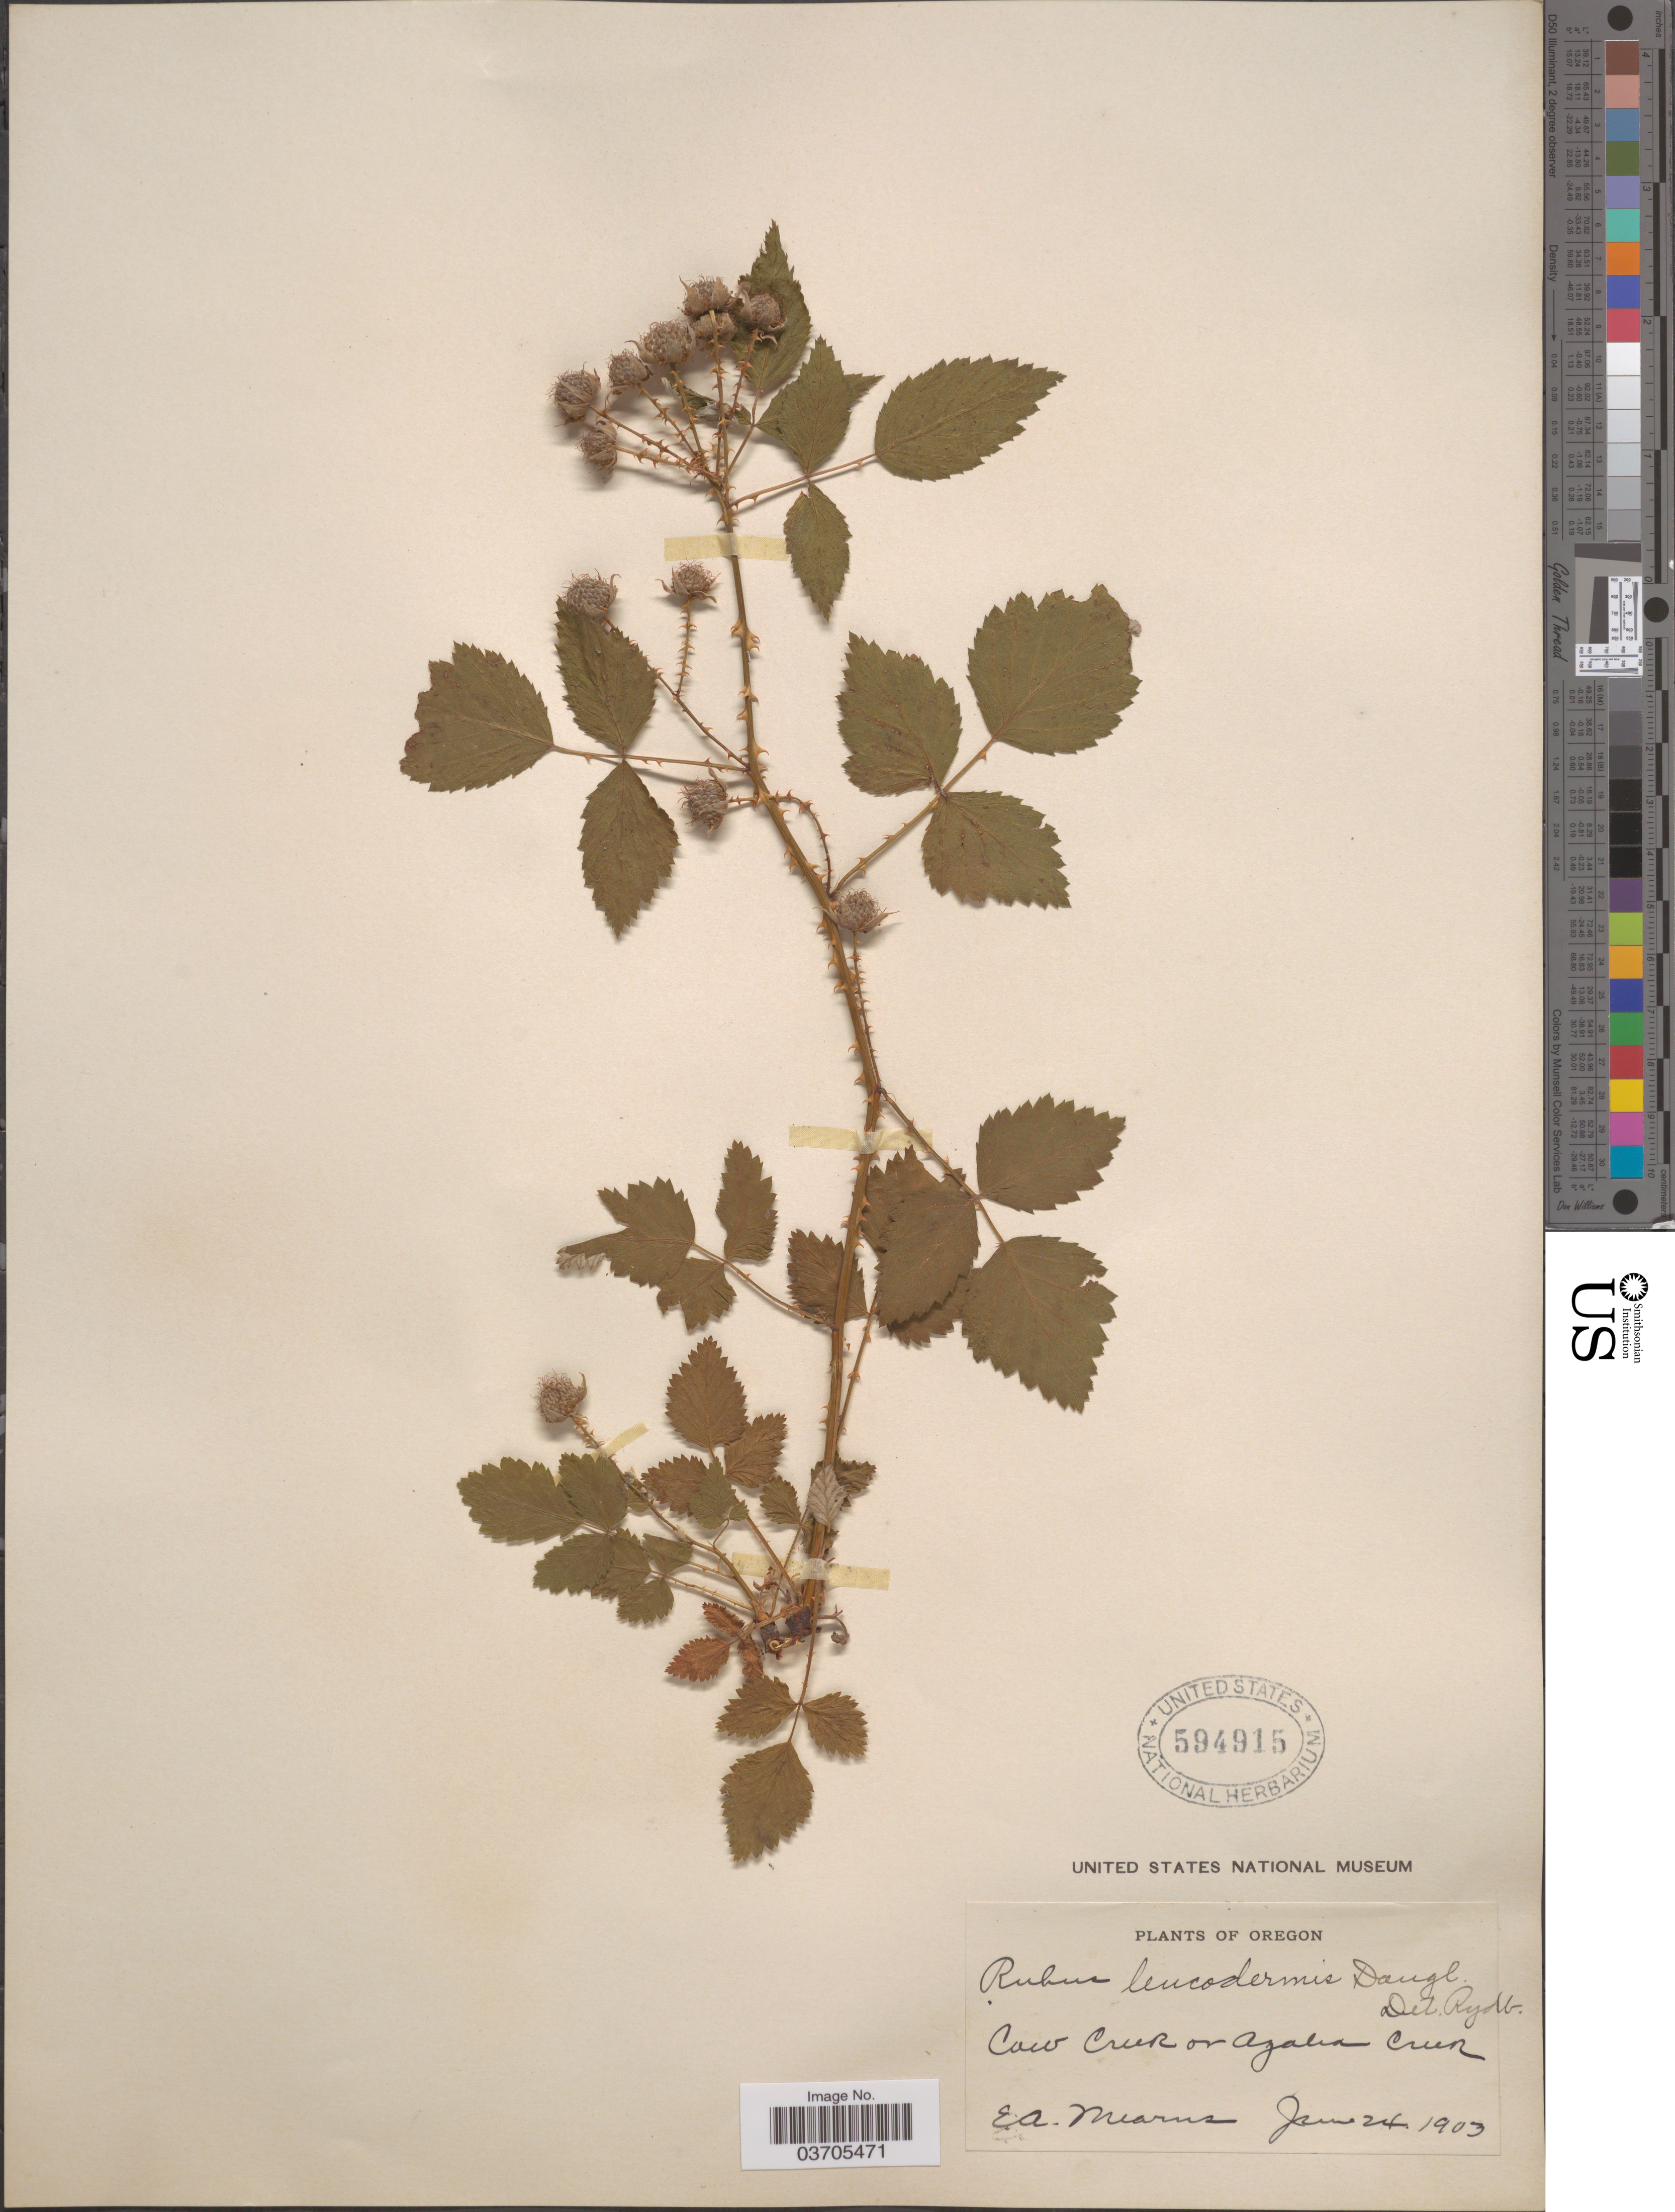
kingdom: Plantae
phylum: Tracheophyta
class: Magnoliopsida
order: Rosales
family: Rosaceae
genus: Rubus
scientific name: Rubus leucodermis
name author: Douglas ex Torr. & A. Gray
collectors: E. A. Mearns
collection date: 1903-06-24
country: United States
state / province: Oregon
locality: Cow Creek or Azalea Creek.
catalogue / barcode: US 594915